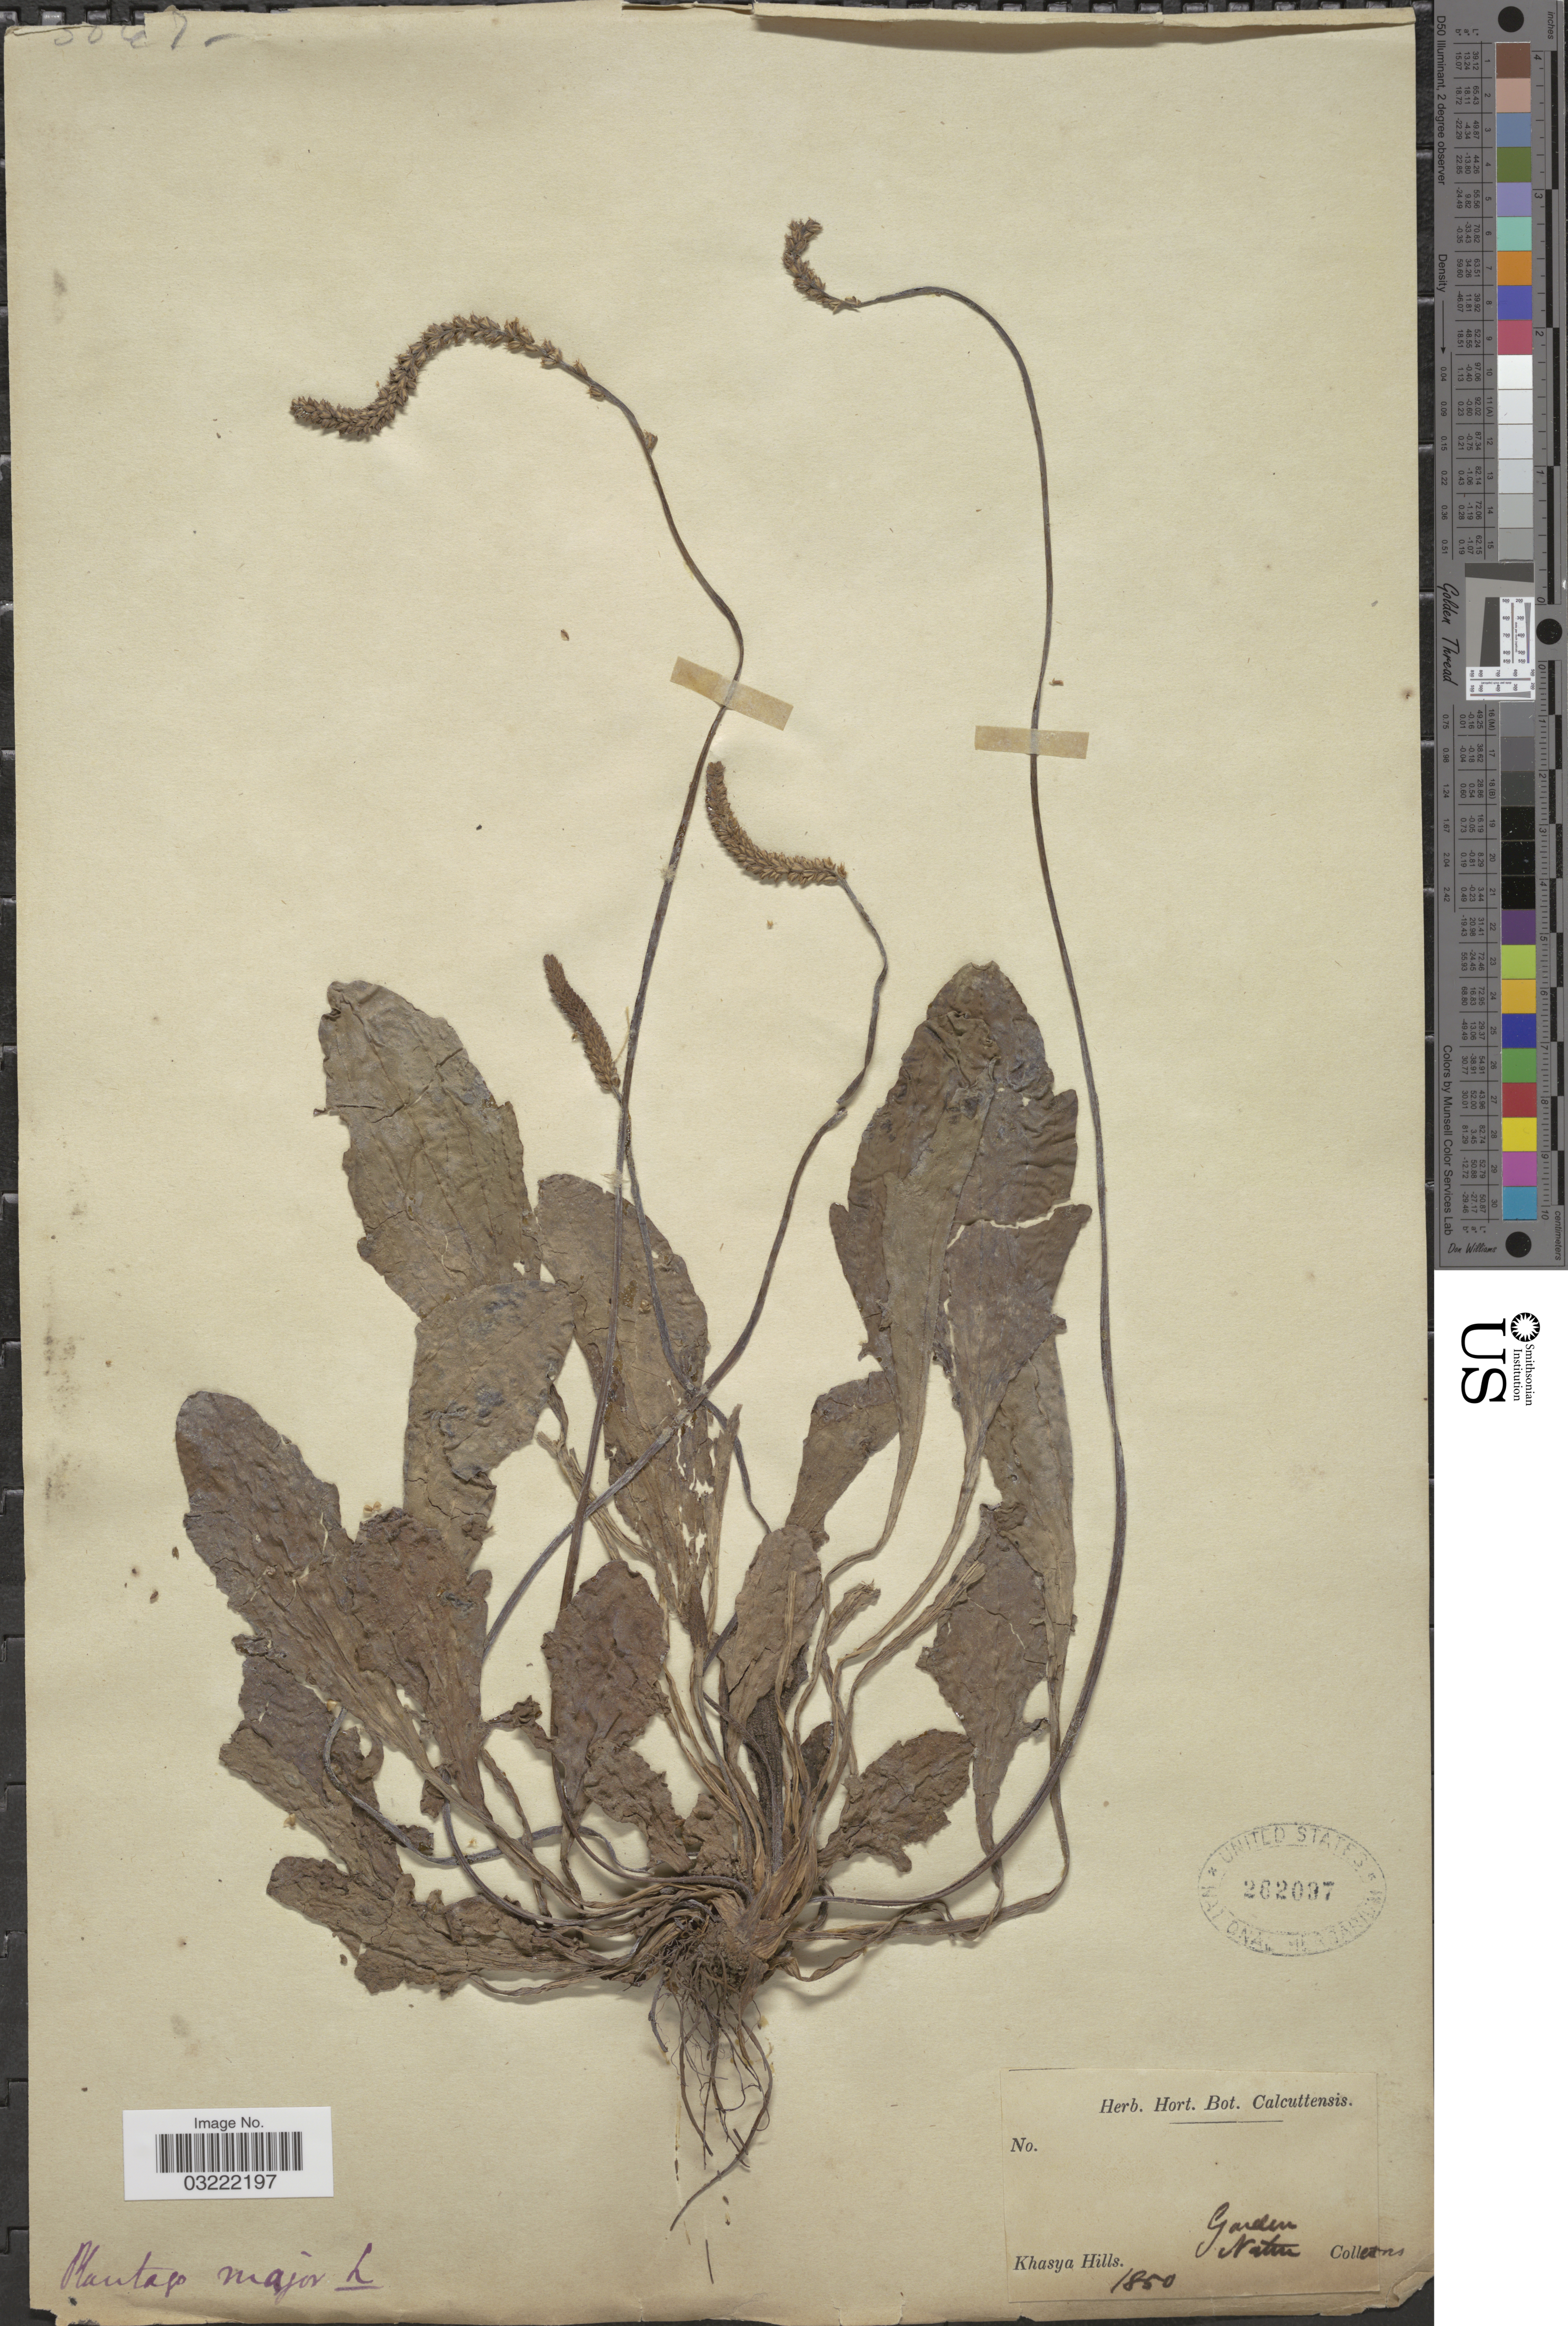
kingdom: Plantae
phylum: Tracheophyta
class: Magnoliopsida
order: Lamiales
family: Plantaginaceae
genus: Plantago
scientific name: Plantago major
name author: L.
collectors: Native collectors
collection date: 1850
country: India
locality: Khasya Hills. Garden.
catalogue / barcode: US 262097